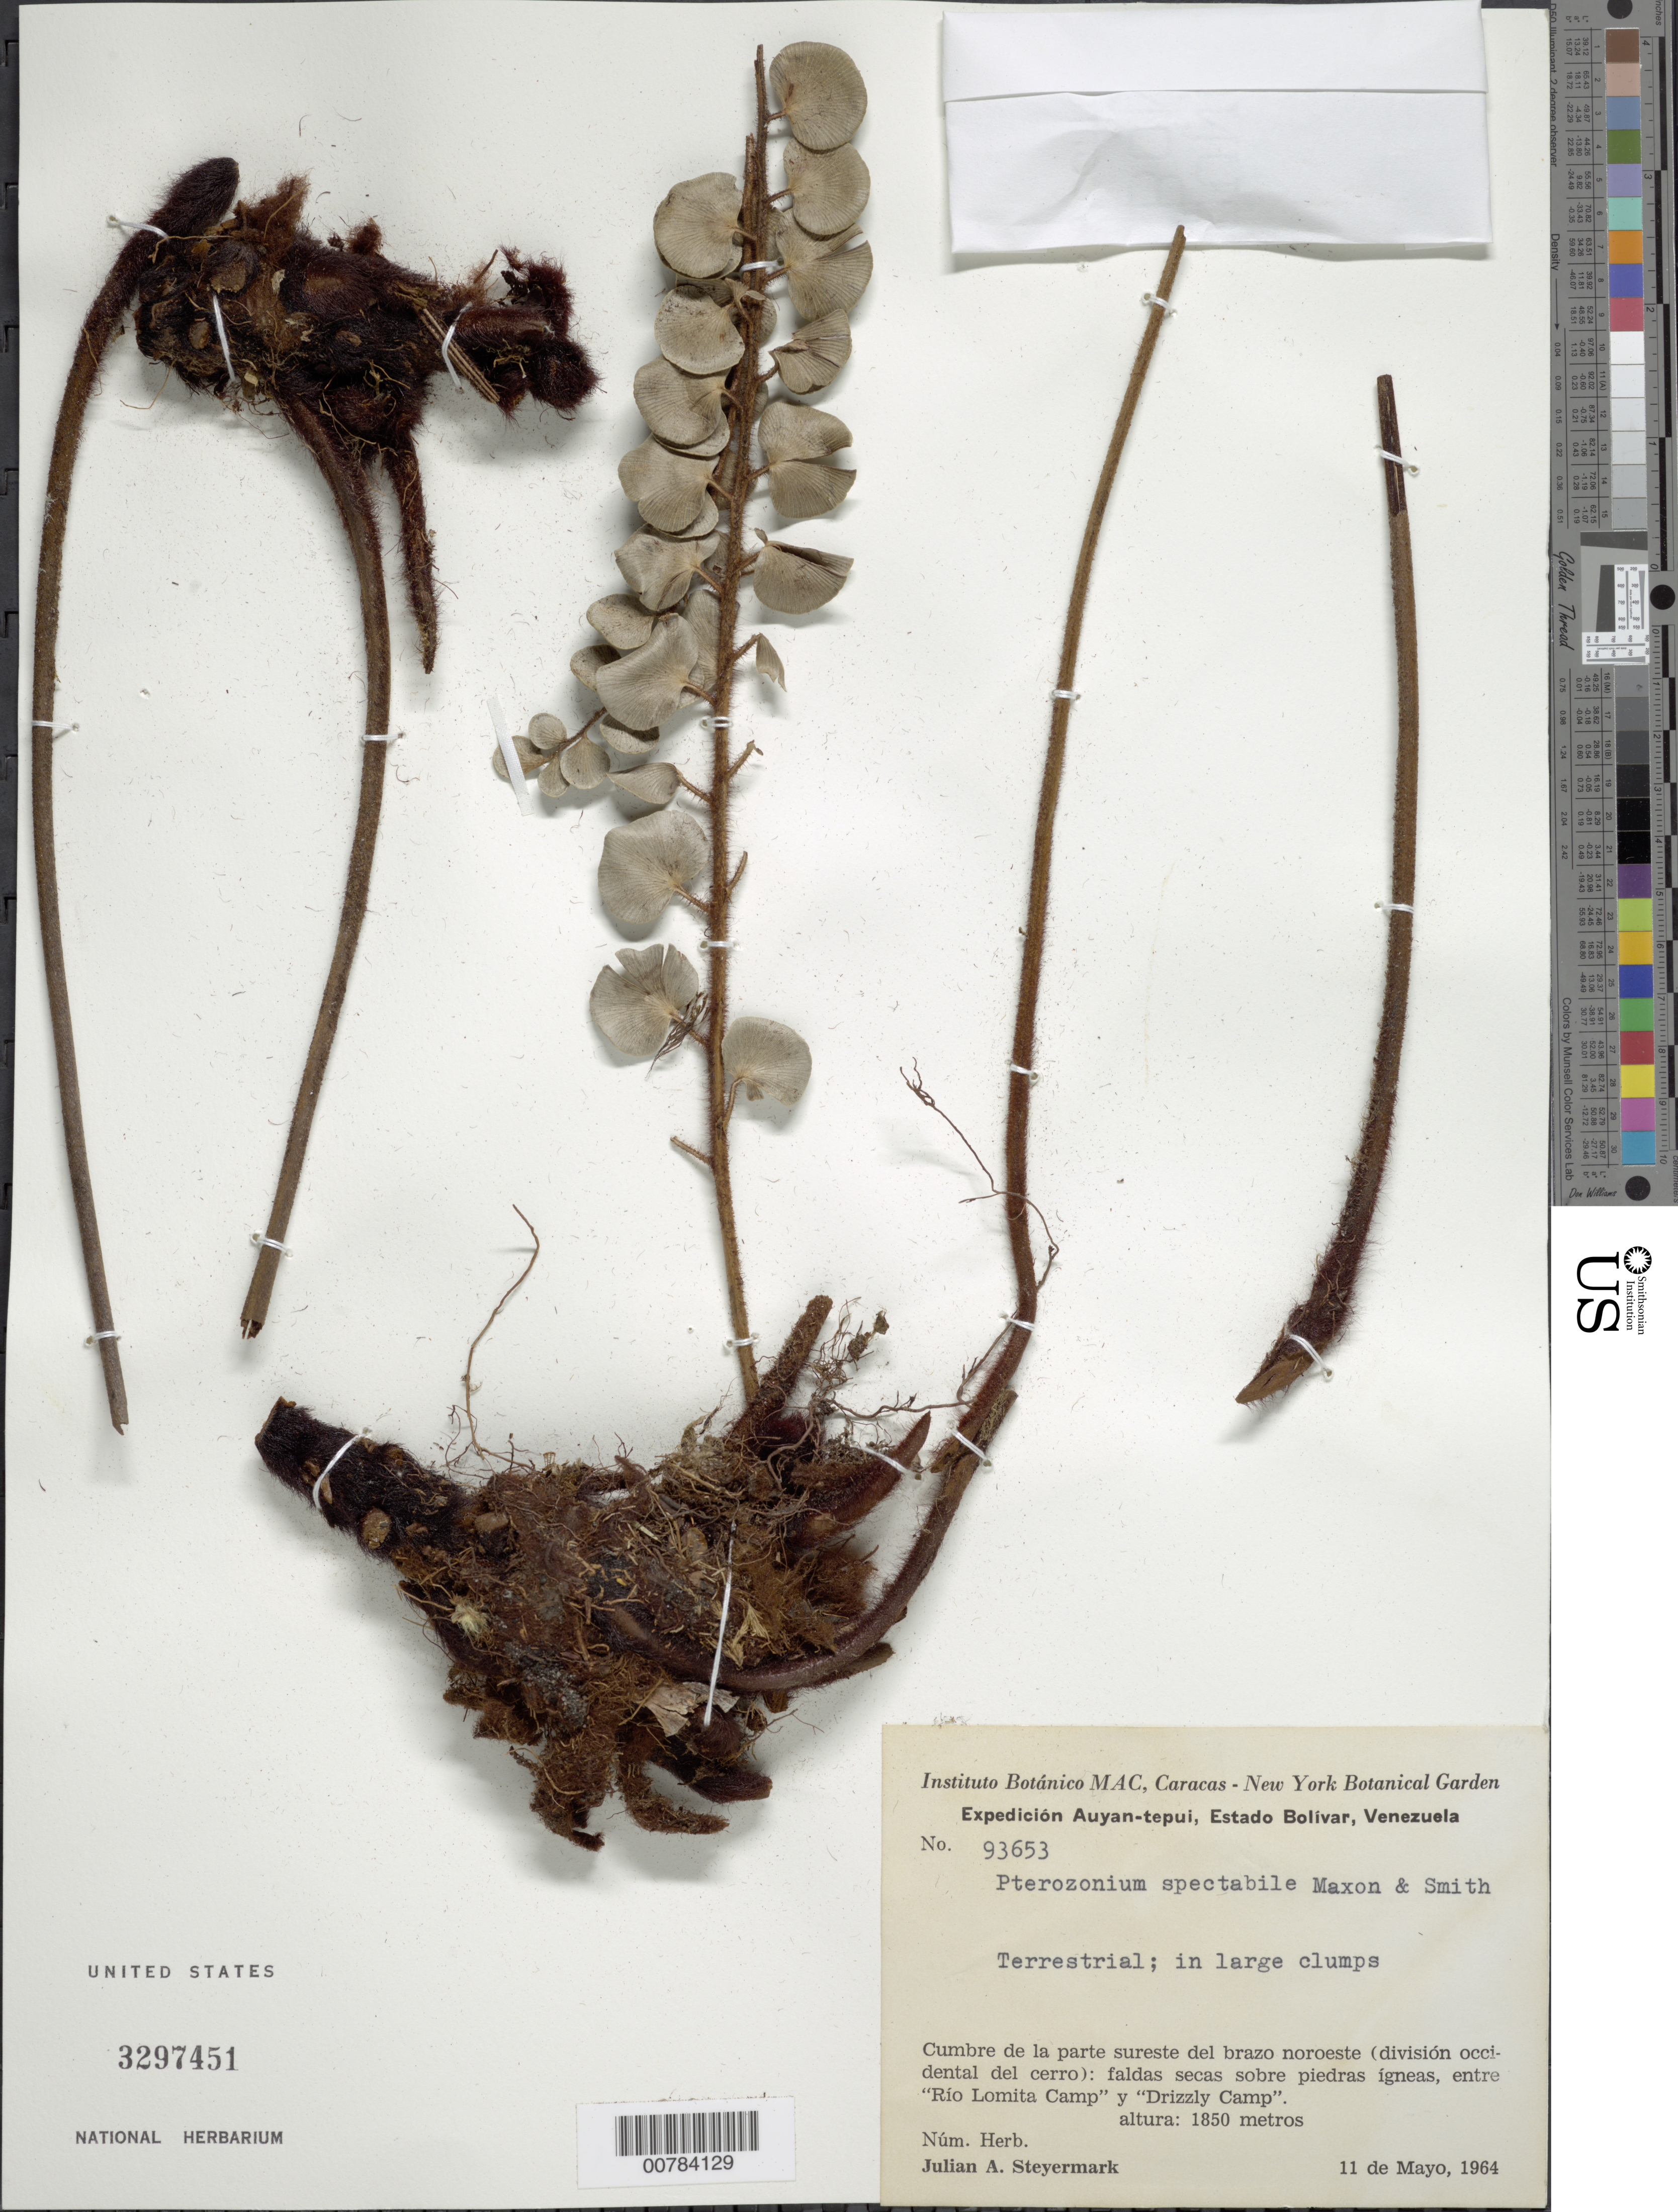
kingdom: Plantae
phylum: Tracheophyta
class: Polypodiopsida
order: Polypodiales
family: Pteridaceae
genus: Pterozonium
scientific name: Pterozonium spectabile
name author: Maxon & A.C. Sm.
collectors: J. Steyermark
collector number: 93653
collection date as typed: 11-May-64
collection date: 1964-05-11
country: Venezuela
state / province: Bolívar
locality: Auyan-tepuí, entre Río Lomita Camp & Drizzly Camp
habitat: Faldas secas sobre piedras igneas.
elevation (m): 1850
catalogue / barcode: US 3297451